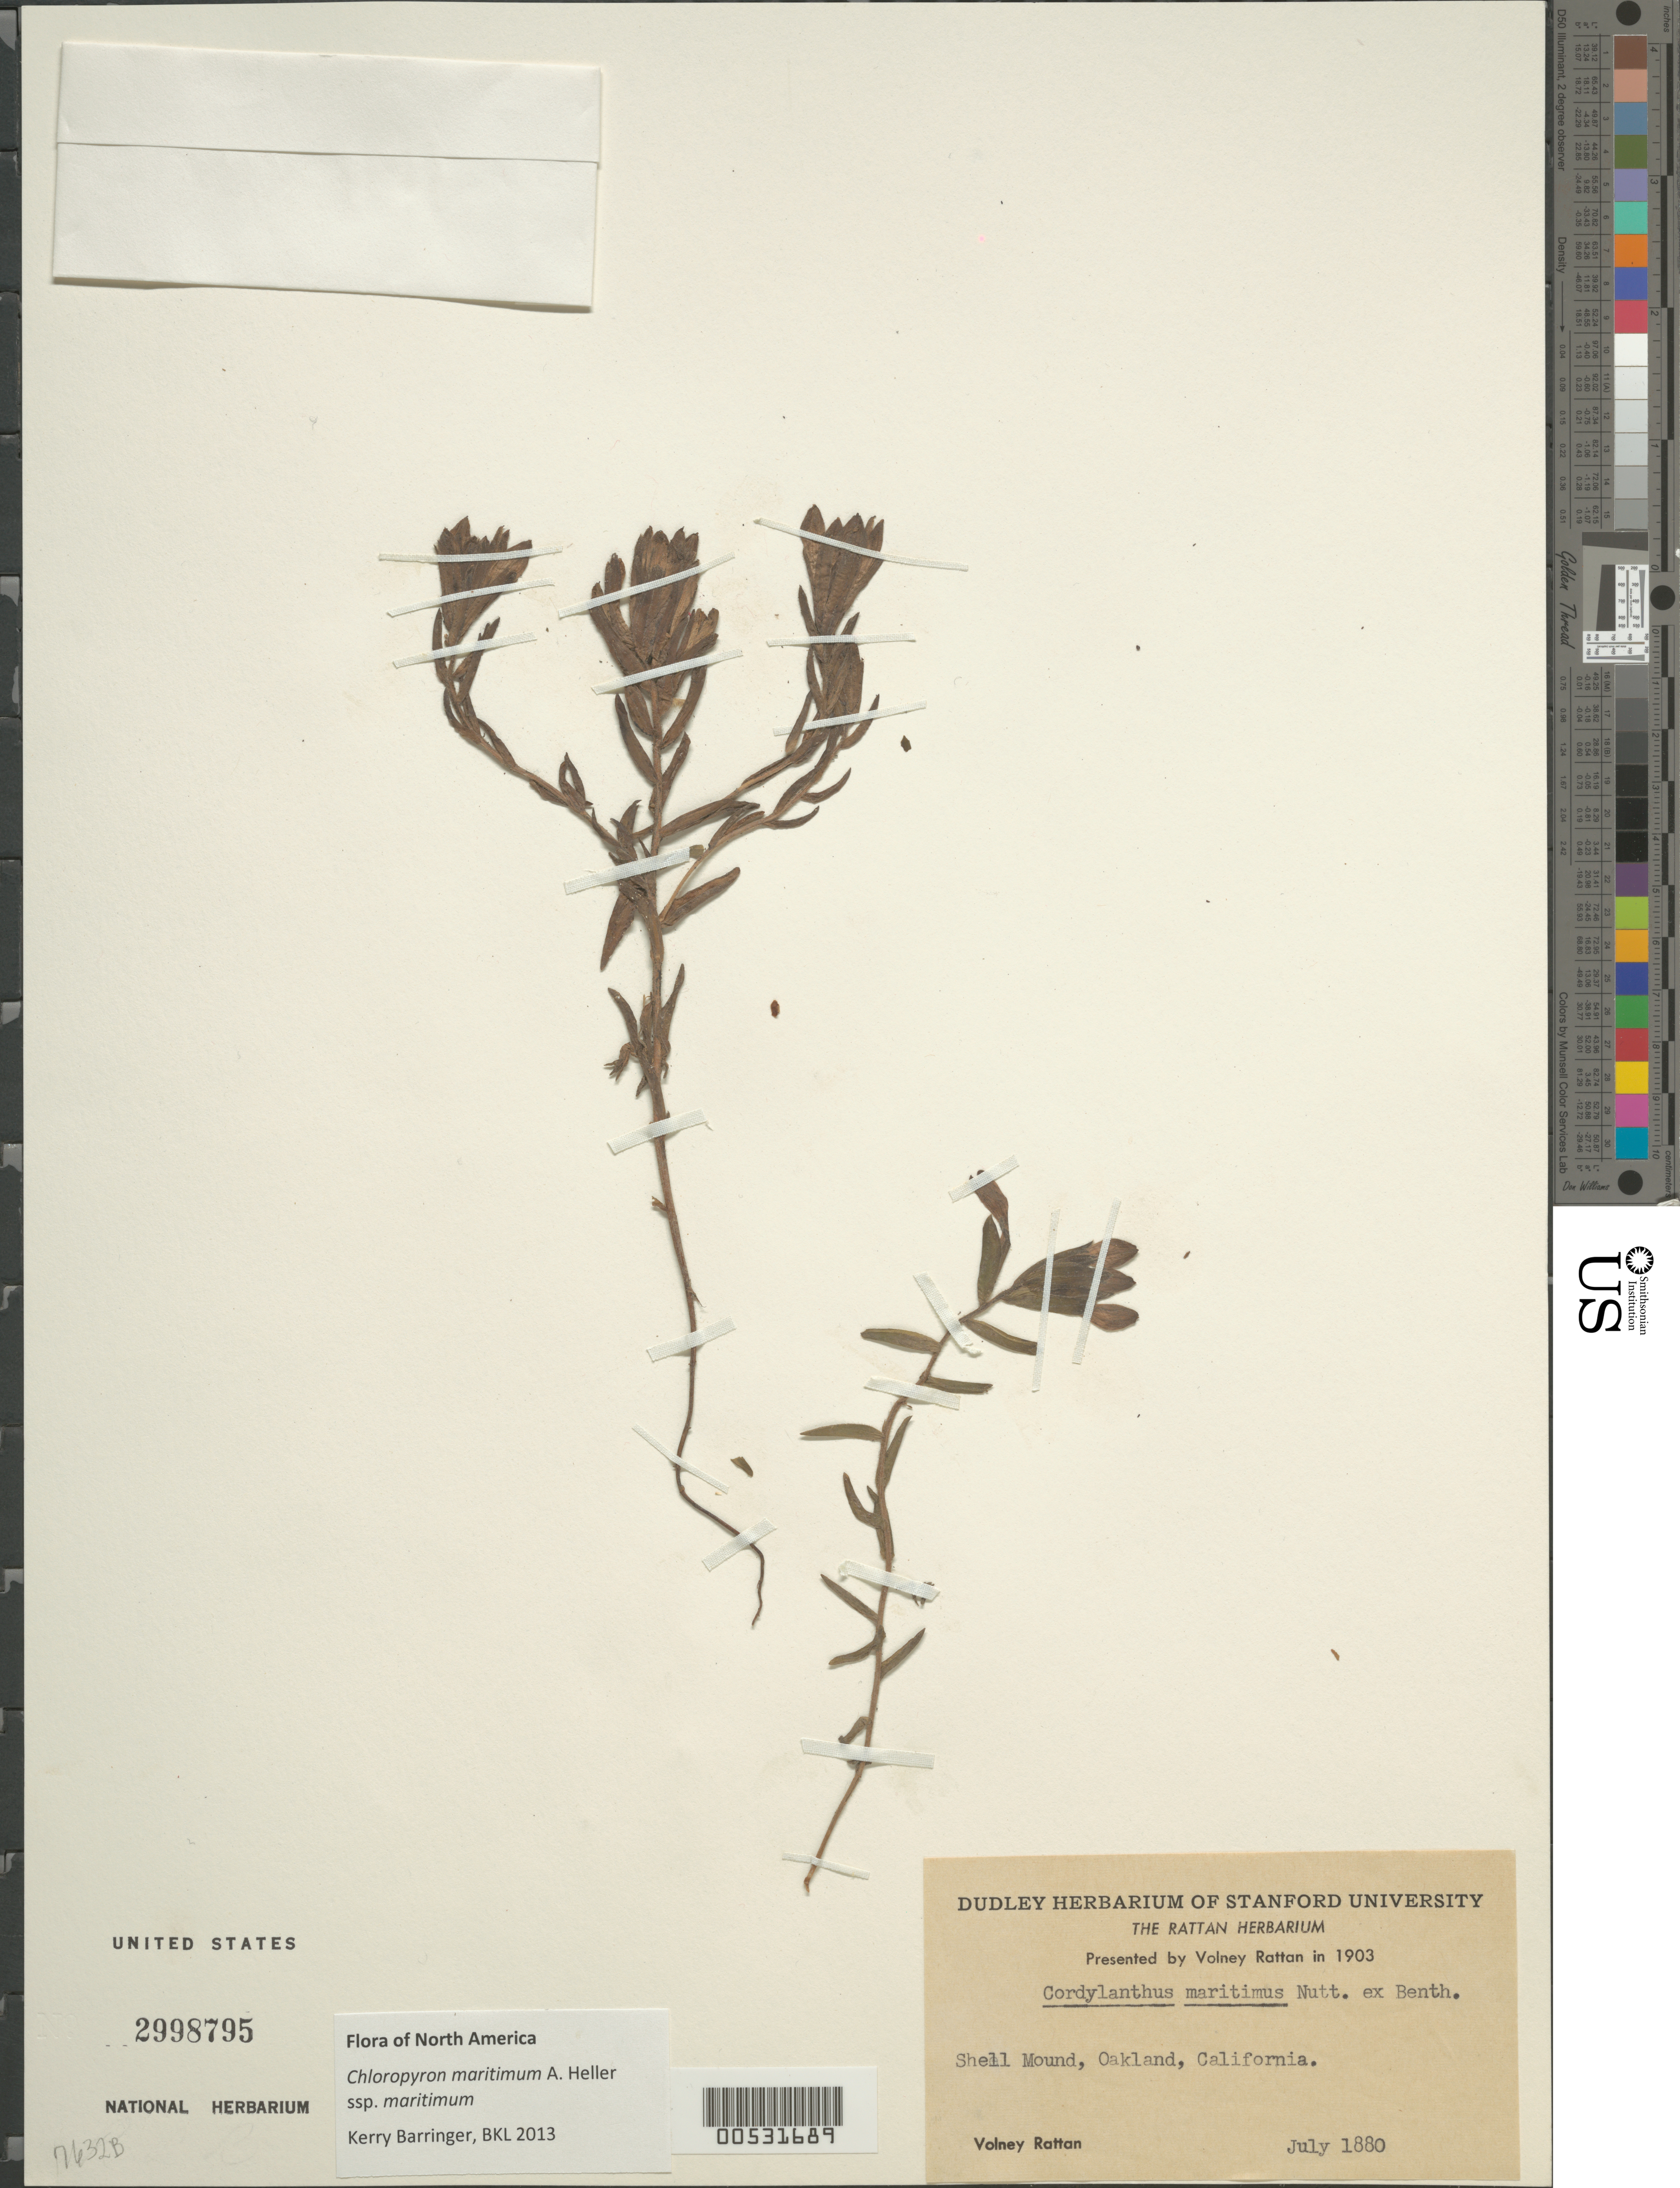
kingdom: Plantae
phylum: Tracheophyta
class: Magnoliopsida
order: Lamiales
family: Orobanchaceae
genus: Chloropyron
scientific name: Chloropyron maritimum subsp. maritimum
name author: (Nutt. ex Benth.) A. Heller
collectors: V. Rattan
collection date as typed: Jul 1880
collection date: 1880-07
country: United States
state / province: California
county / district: Alameda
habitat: Shell mound.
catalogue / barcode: US 2998795